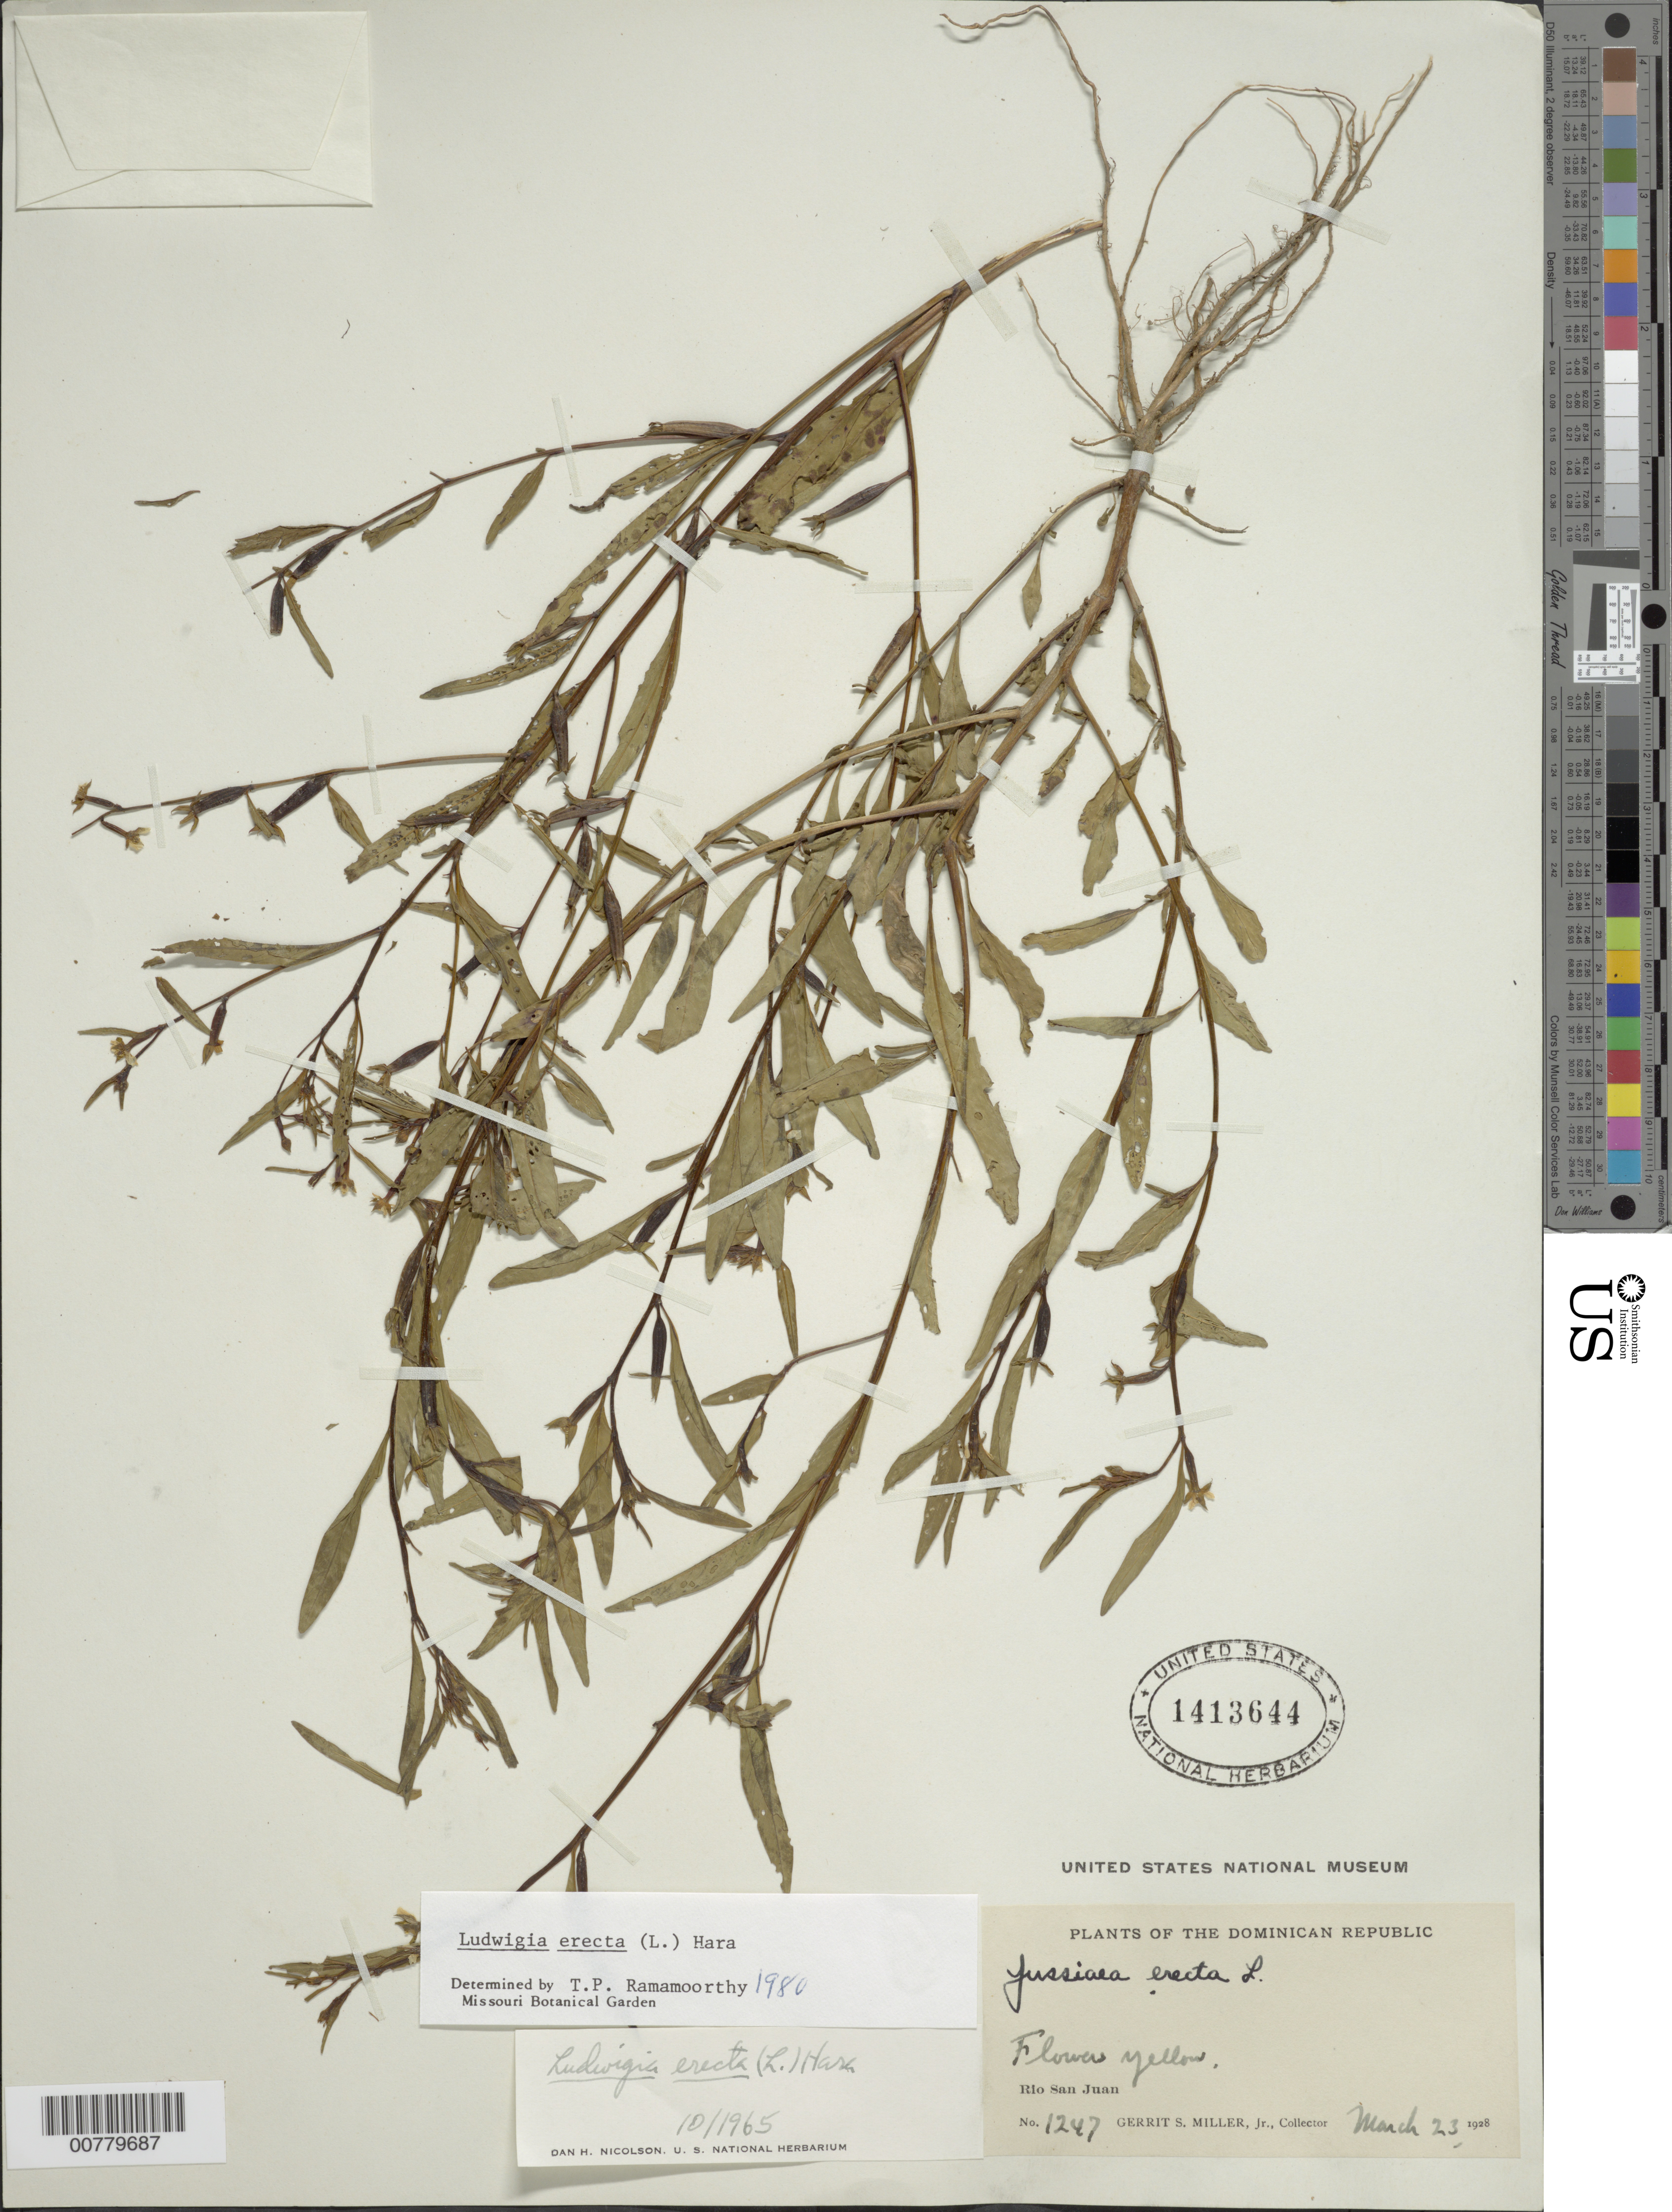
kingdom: Plantae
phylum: Tracheophyta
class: Magnoliopsida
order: Myrtales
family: Onagraceae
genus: Ludwigia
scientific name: Ludwigia erecta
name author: (L.) H. Hara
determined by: Ramamoorthy, T. P.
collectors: G. S. Miller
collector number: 1247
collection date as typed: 23 Mar 1928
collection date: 1928-03-23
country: Dominican Republic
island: Hispaniola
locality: San Juan River.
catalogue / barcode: US 1413644